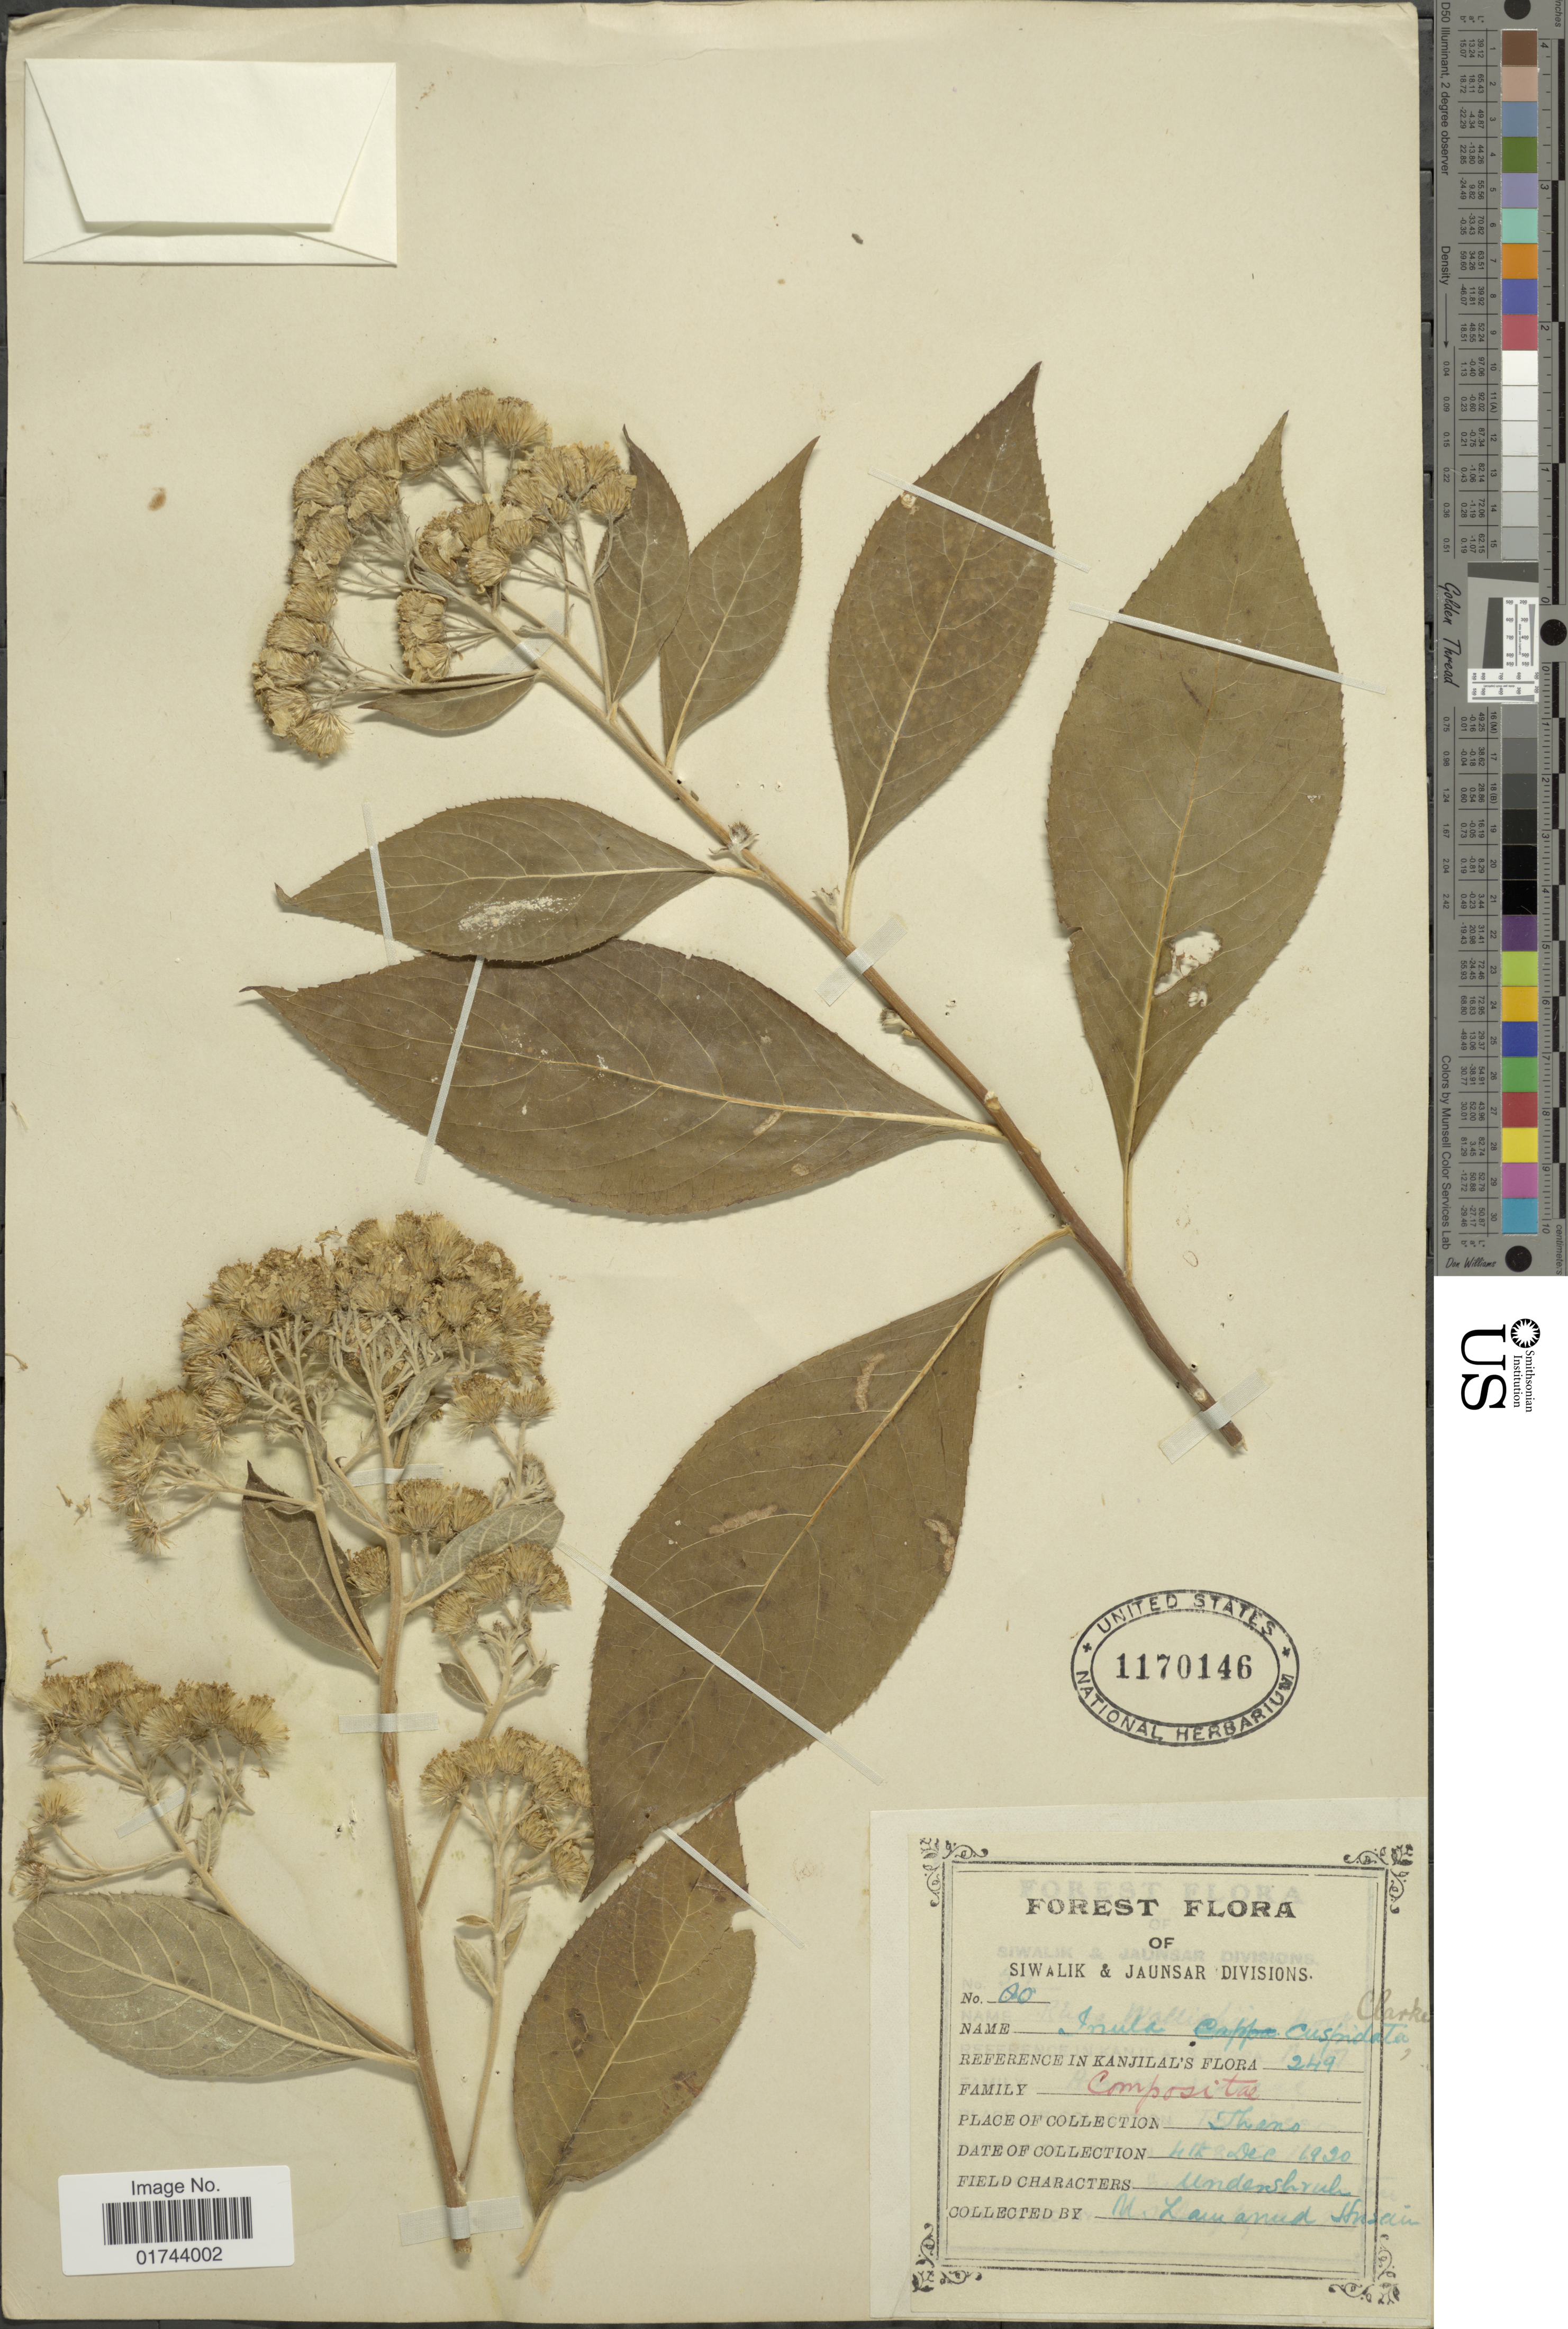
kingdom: Plantae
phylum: Tracheophyta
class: Magnoliopsida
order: Asterales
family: Asteraceae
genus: Inula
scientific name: Inula cuspidata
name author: C.B. Clarke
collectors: M. Husain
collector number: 80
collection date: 1920-12-04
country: India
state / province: Uttarakhand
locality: Siwalik & Jaunsar, Thano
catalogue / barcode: US 1170146